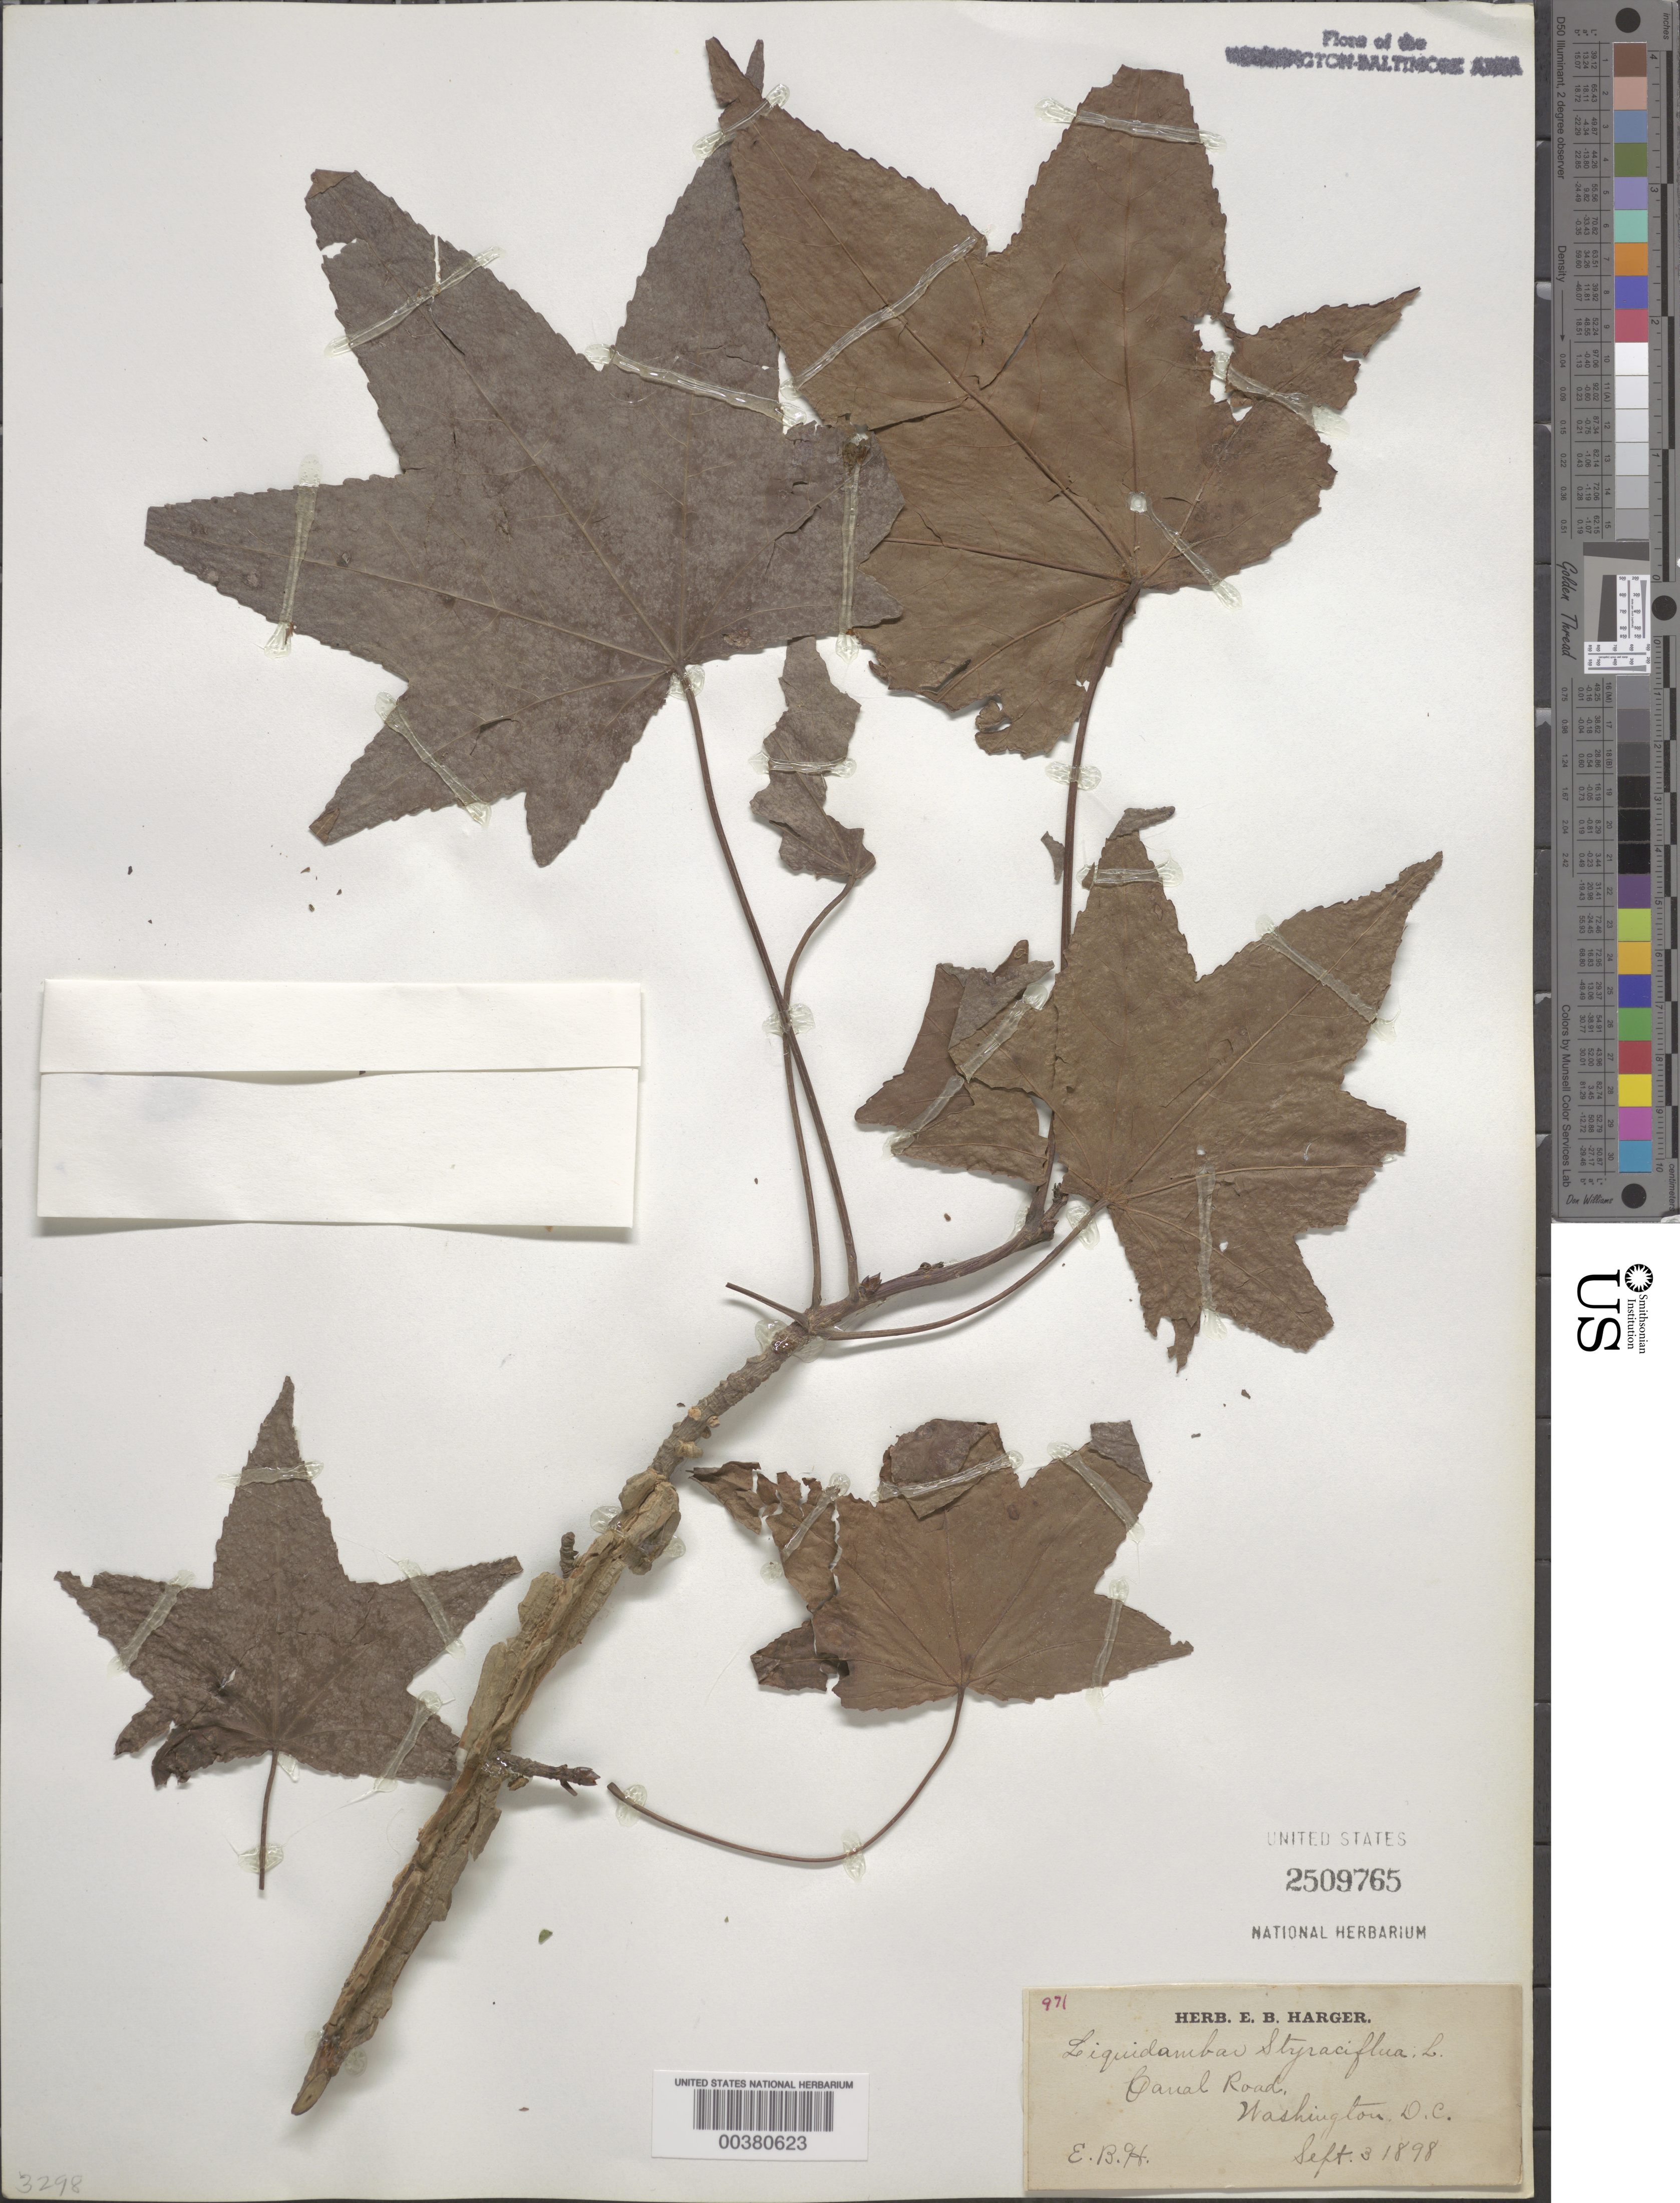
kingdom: Plantae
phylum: Tracheophyta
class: Magnoliopsida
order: Saxifragales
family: Altingiaceae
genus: Liquidambar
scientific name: Liquidambar styraciflua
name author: L.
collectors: E. B. Harger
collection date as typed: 03 Sep 1898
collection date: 1898-09-03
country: United States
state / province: District of Columbia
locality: Canal Road C. and O. Canal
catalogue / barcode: US 2509765